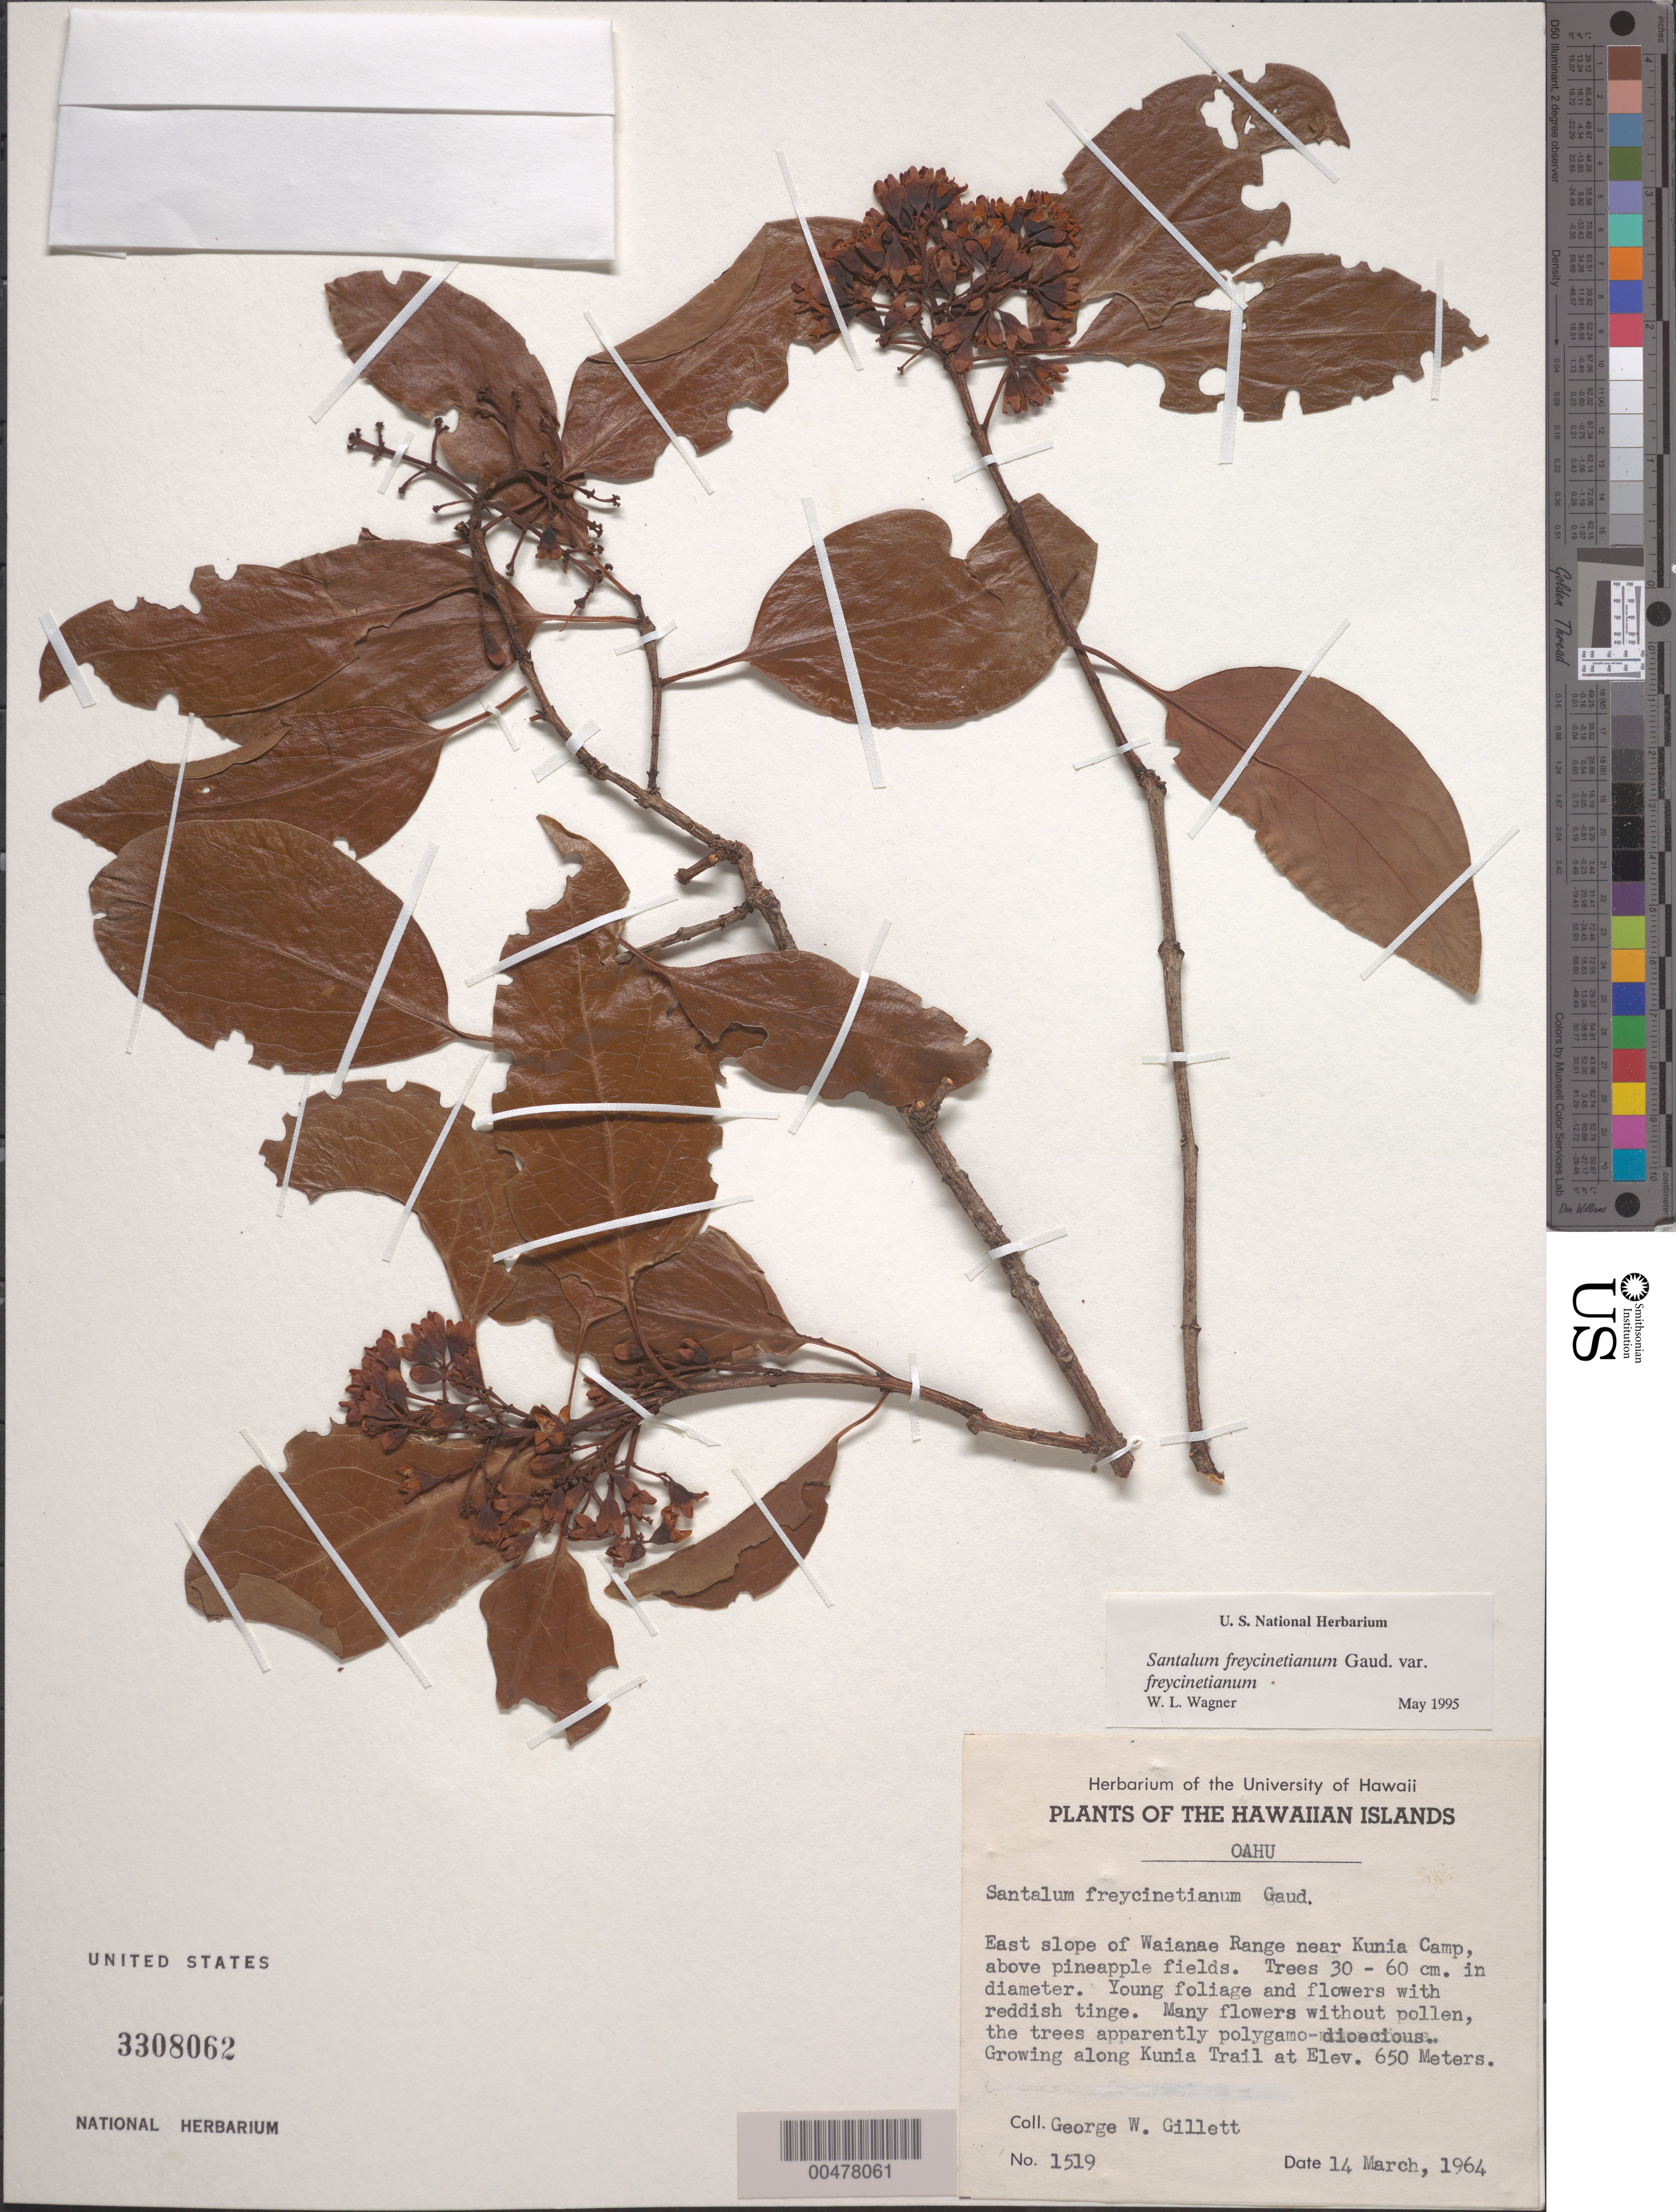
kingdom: Plantae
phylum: Tracheophyta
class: Magnoliopsida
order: Santalales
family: Santalaceae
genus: Santalum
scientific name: Santalum freycinetianum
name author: Gaudich.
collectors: G. Gillett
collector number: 1519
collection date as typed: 14 Mar 1964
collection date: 1964-03-14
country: United States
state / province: Hawaii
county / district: Honolulu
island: Oahu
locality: E slope of Waianae Range near Kunia Camp, along Kunia Trail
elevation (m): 650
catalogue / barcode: US 3308062